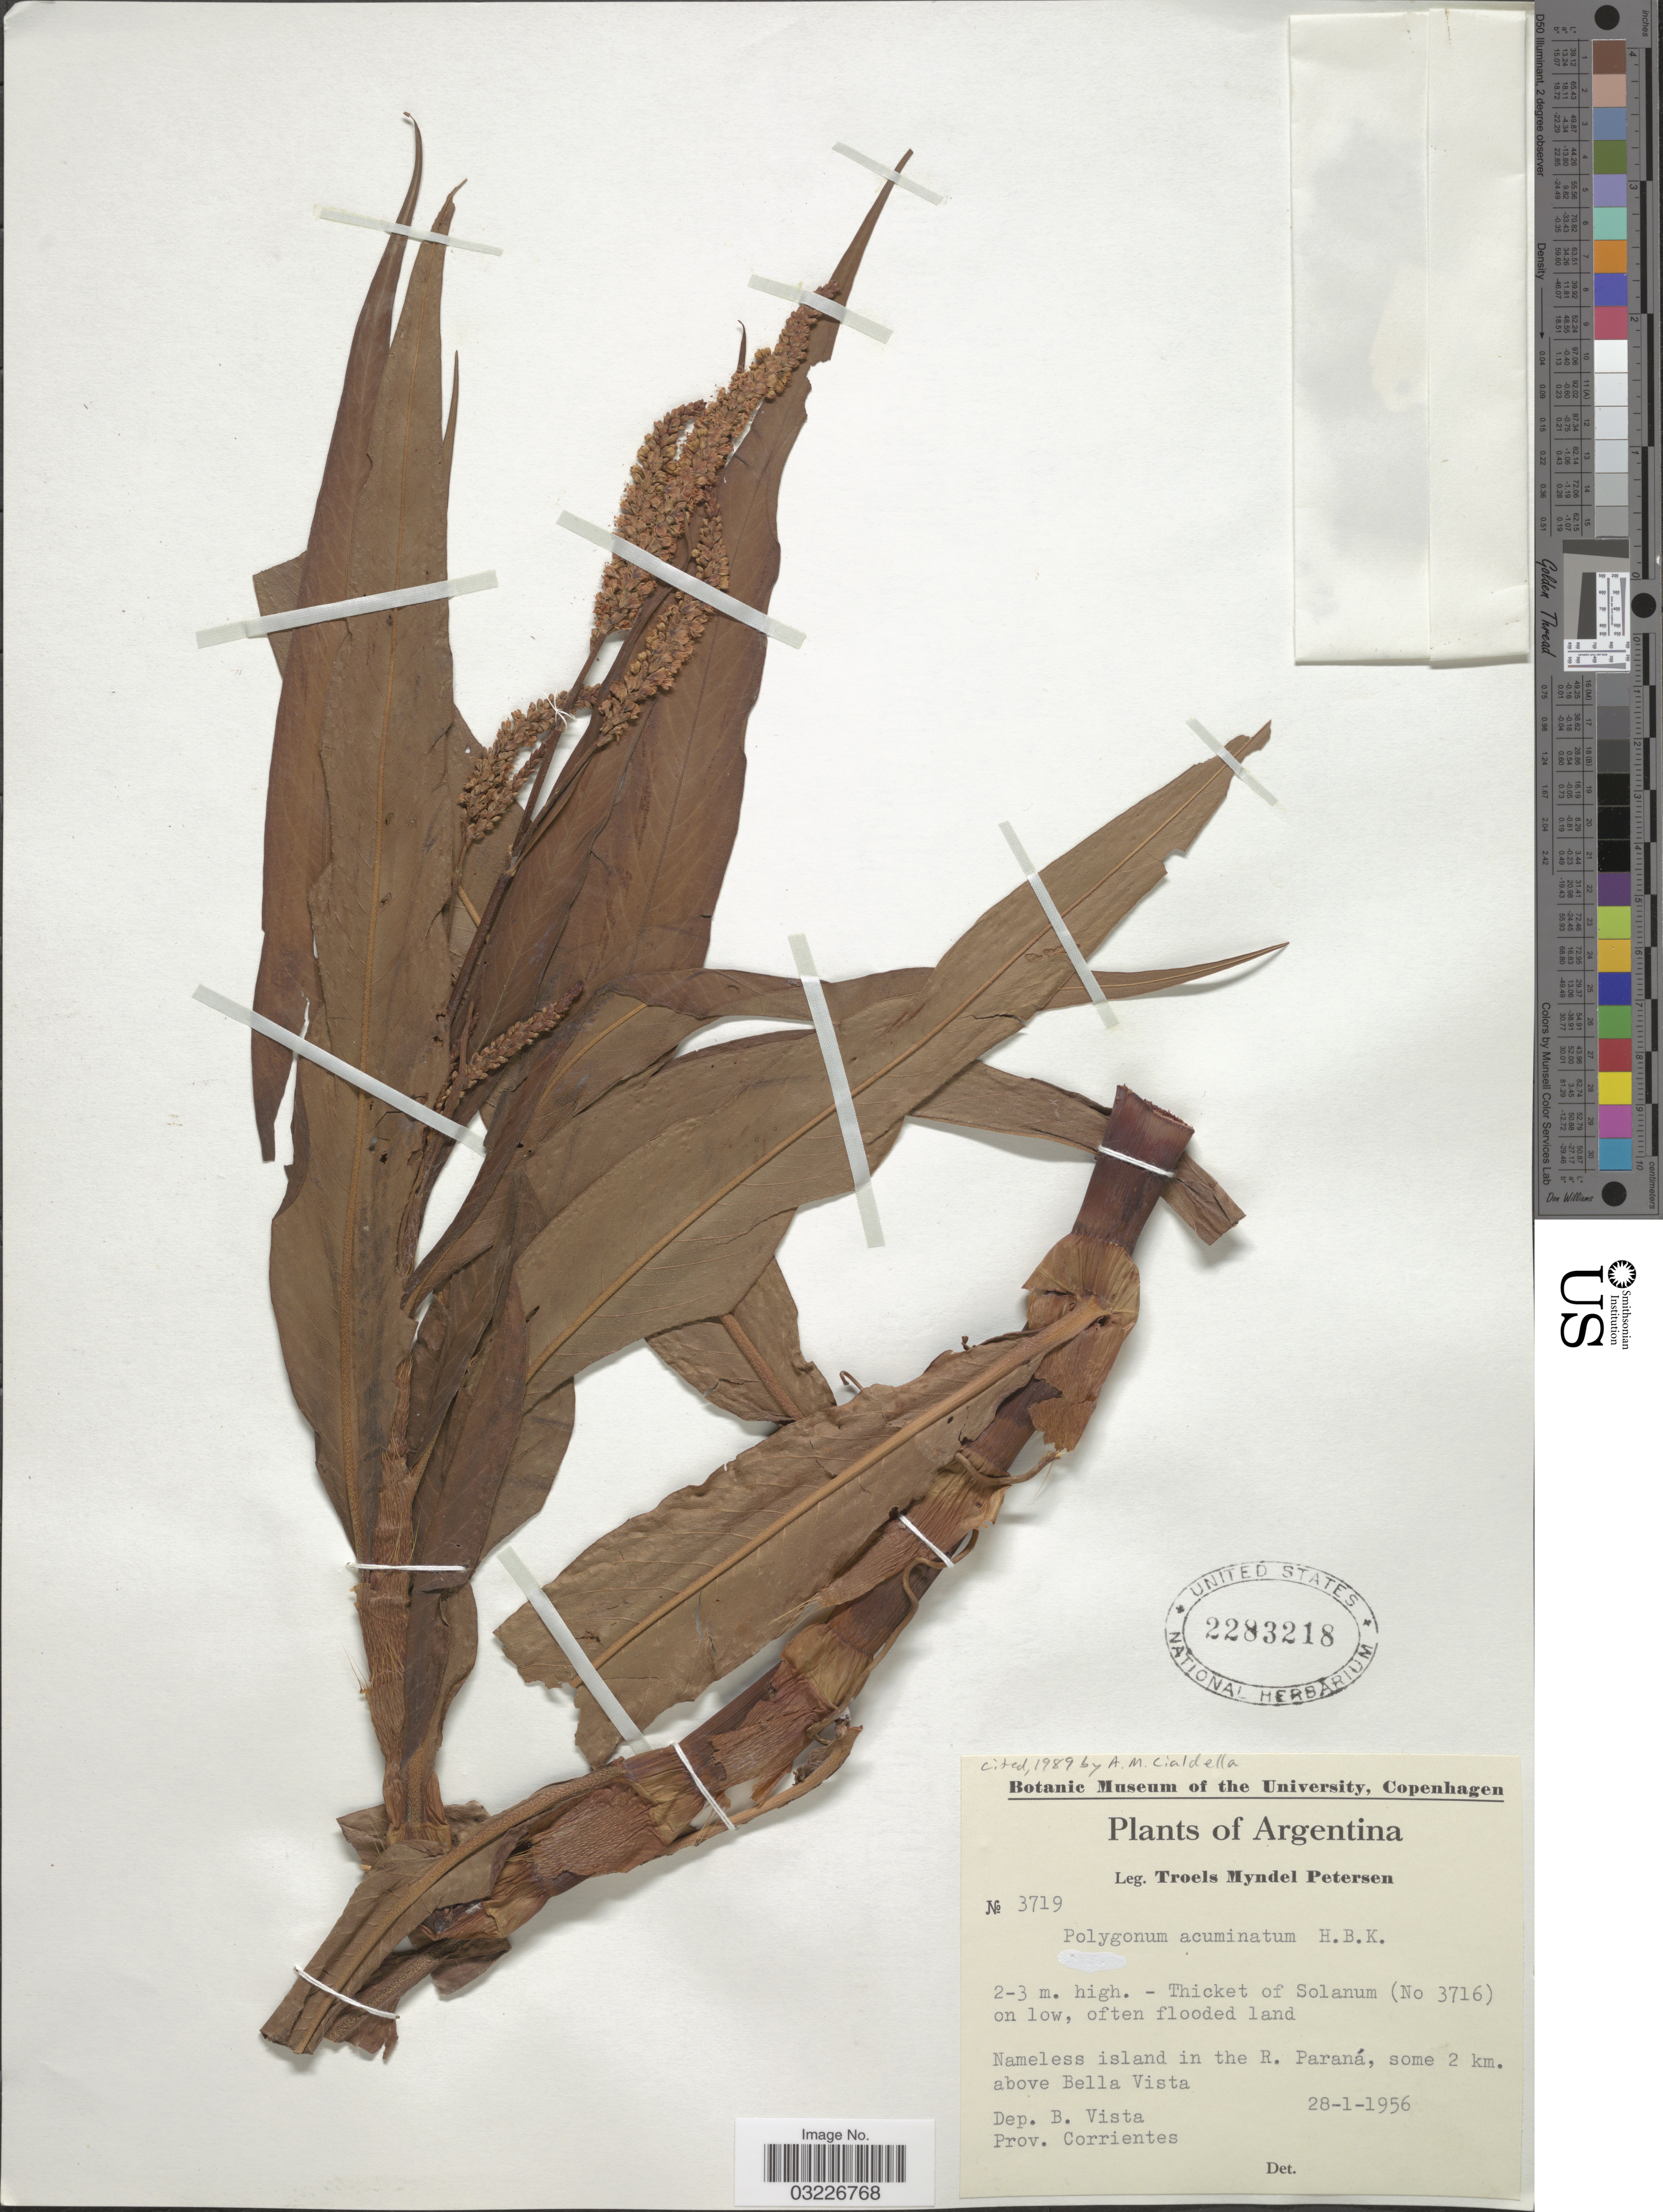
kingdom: Plantae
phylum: Tracheophyta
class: Magnoliopsida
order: Caryophyllales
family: Polygonaceae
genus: Polygonum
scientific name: Polygonum acuminatum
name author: Kunth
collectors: T. M. Petersen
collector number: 3719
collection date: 1956-01-28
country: Argentina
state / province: Corrientes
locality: Nameless island in the R. Paraná, some 2 km. above Bella Vista. Dep. B. Vista.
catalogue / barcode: US 2283218